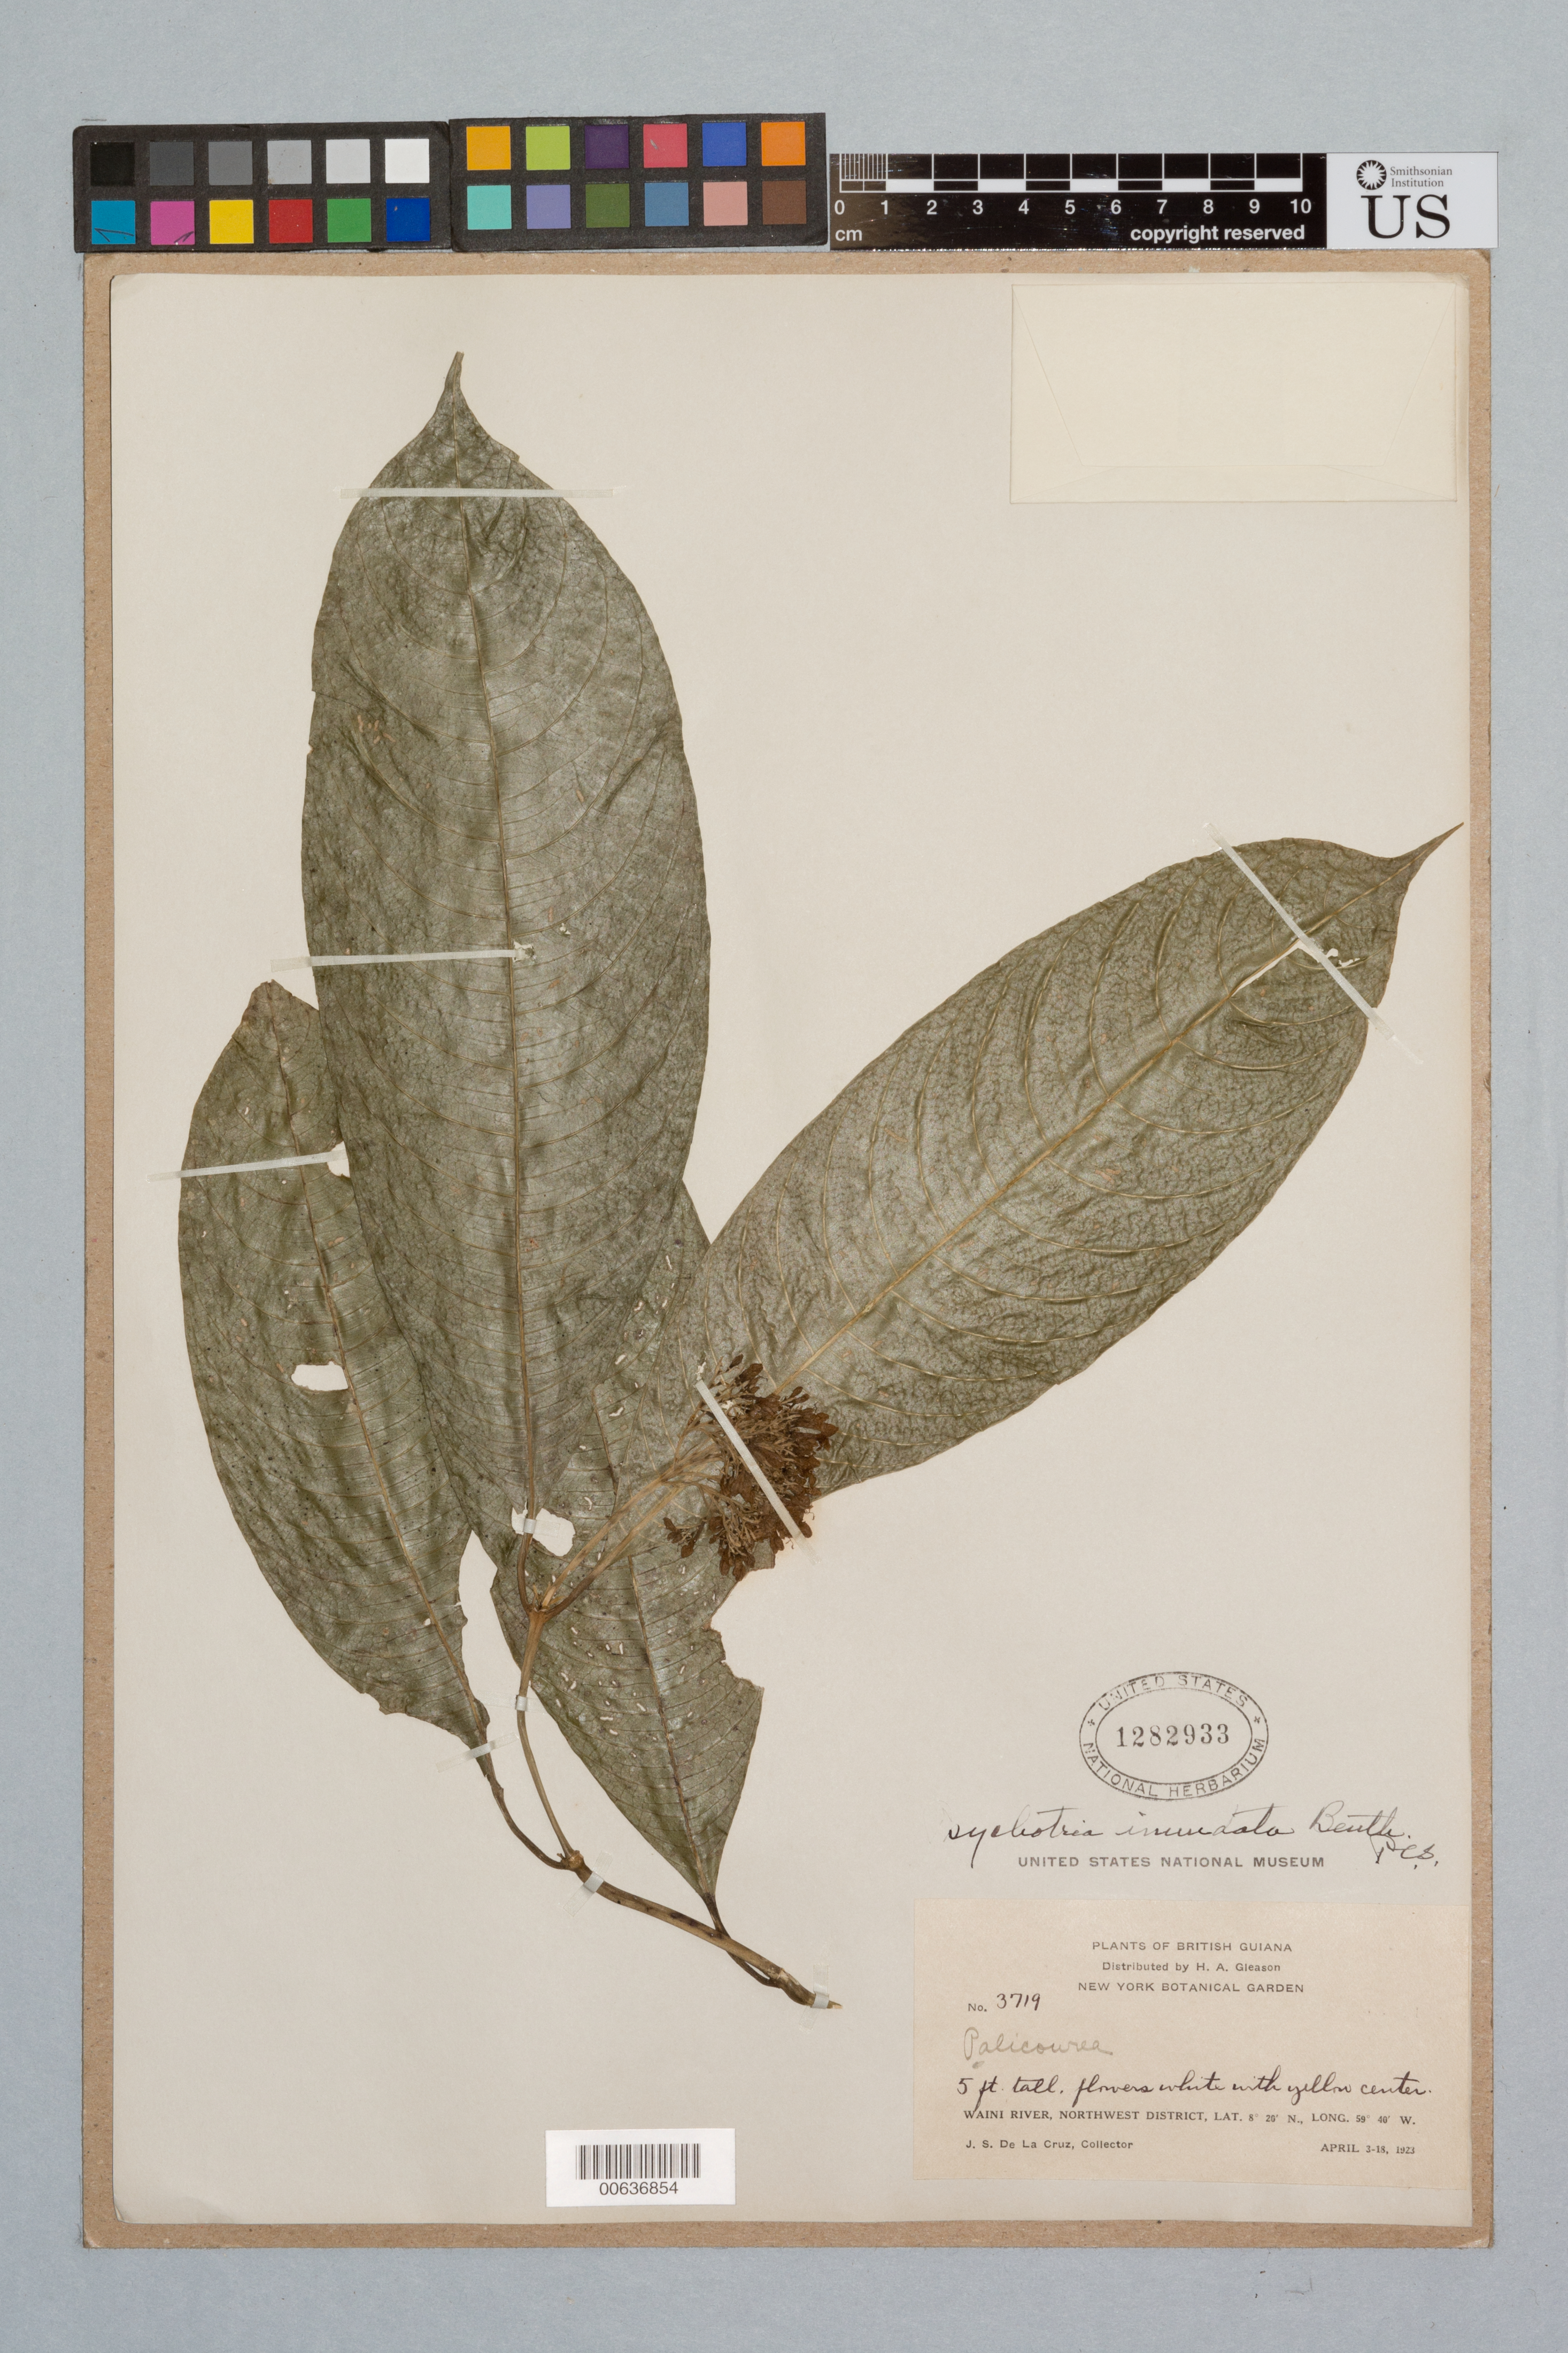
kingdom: Plantae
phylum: Tracheophyta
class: Magnoliopsida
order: Gentianales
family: Rubiaceae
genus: Psychotria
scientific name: Psychotria capitata subsp. inundata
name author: (Benth.) Steyerm.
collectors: J. S. de la Cruz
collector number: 3719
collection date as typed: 3-Apr-23 to 18-Apr-23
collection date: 1923-04-03/1923-04-18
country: Guyana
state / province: Barima-Waini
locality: Waini R., NW District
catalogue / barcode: US 1282933